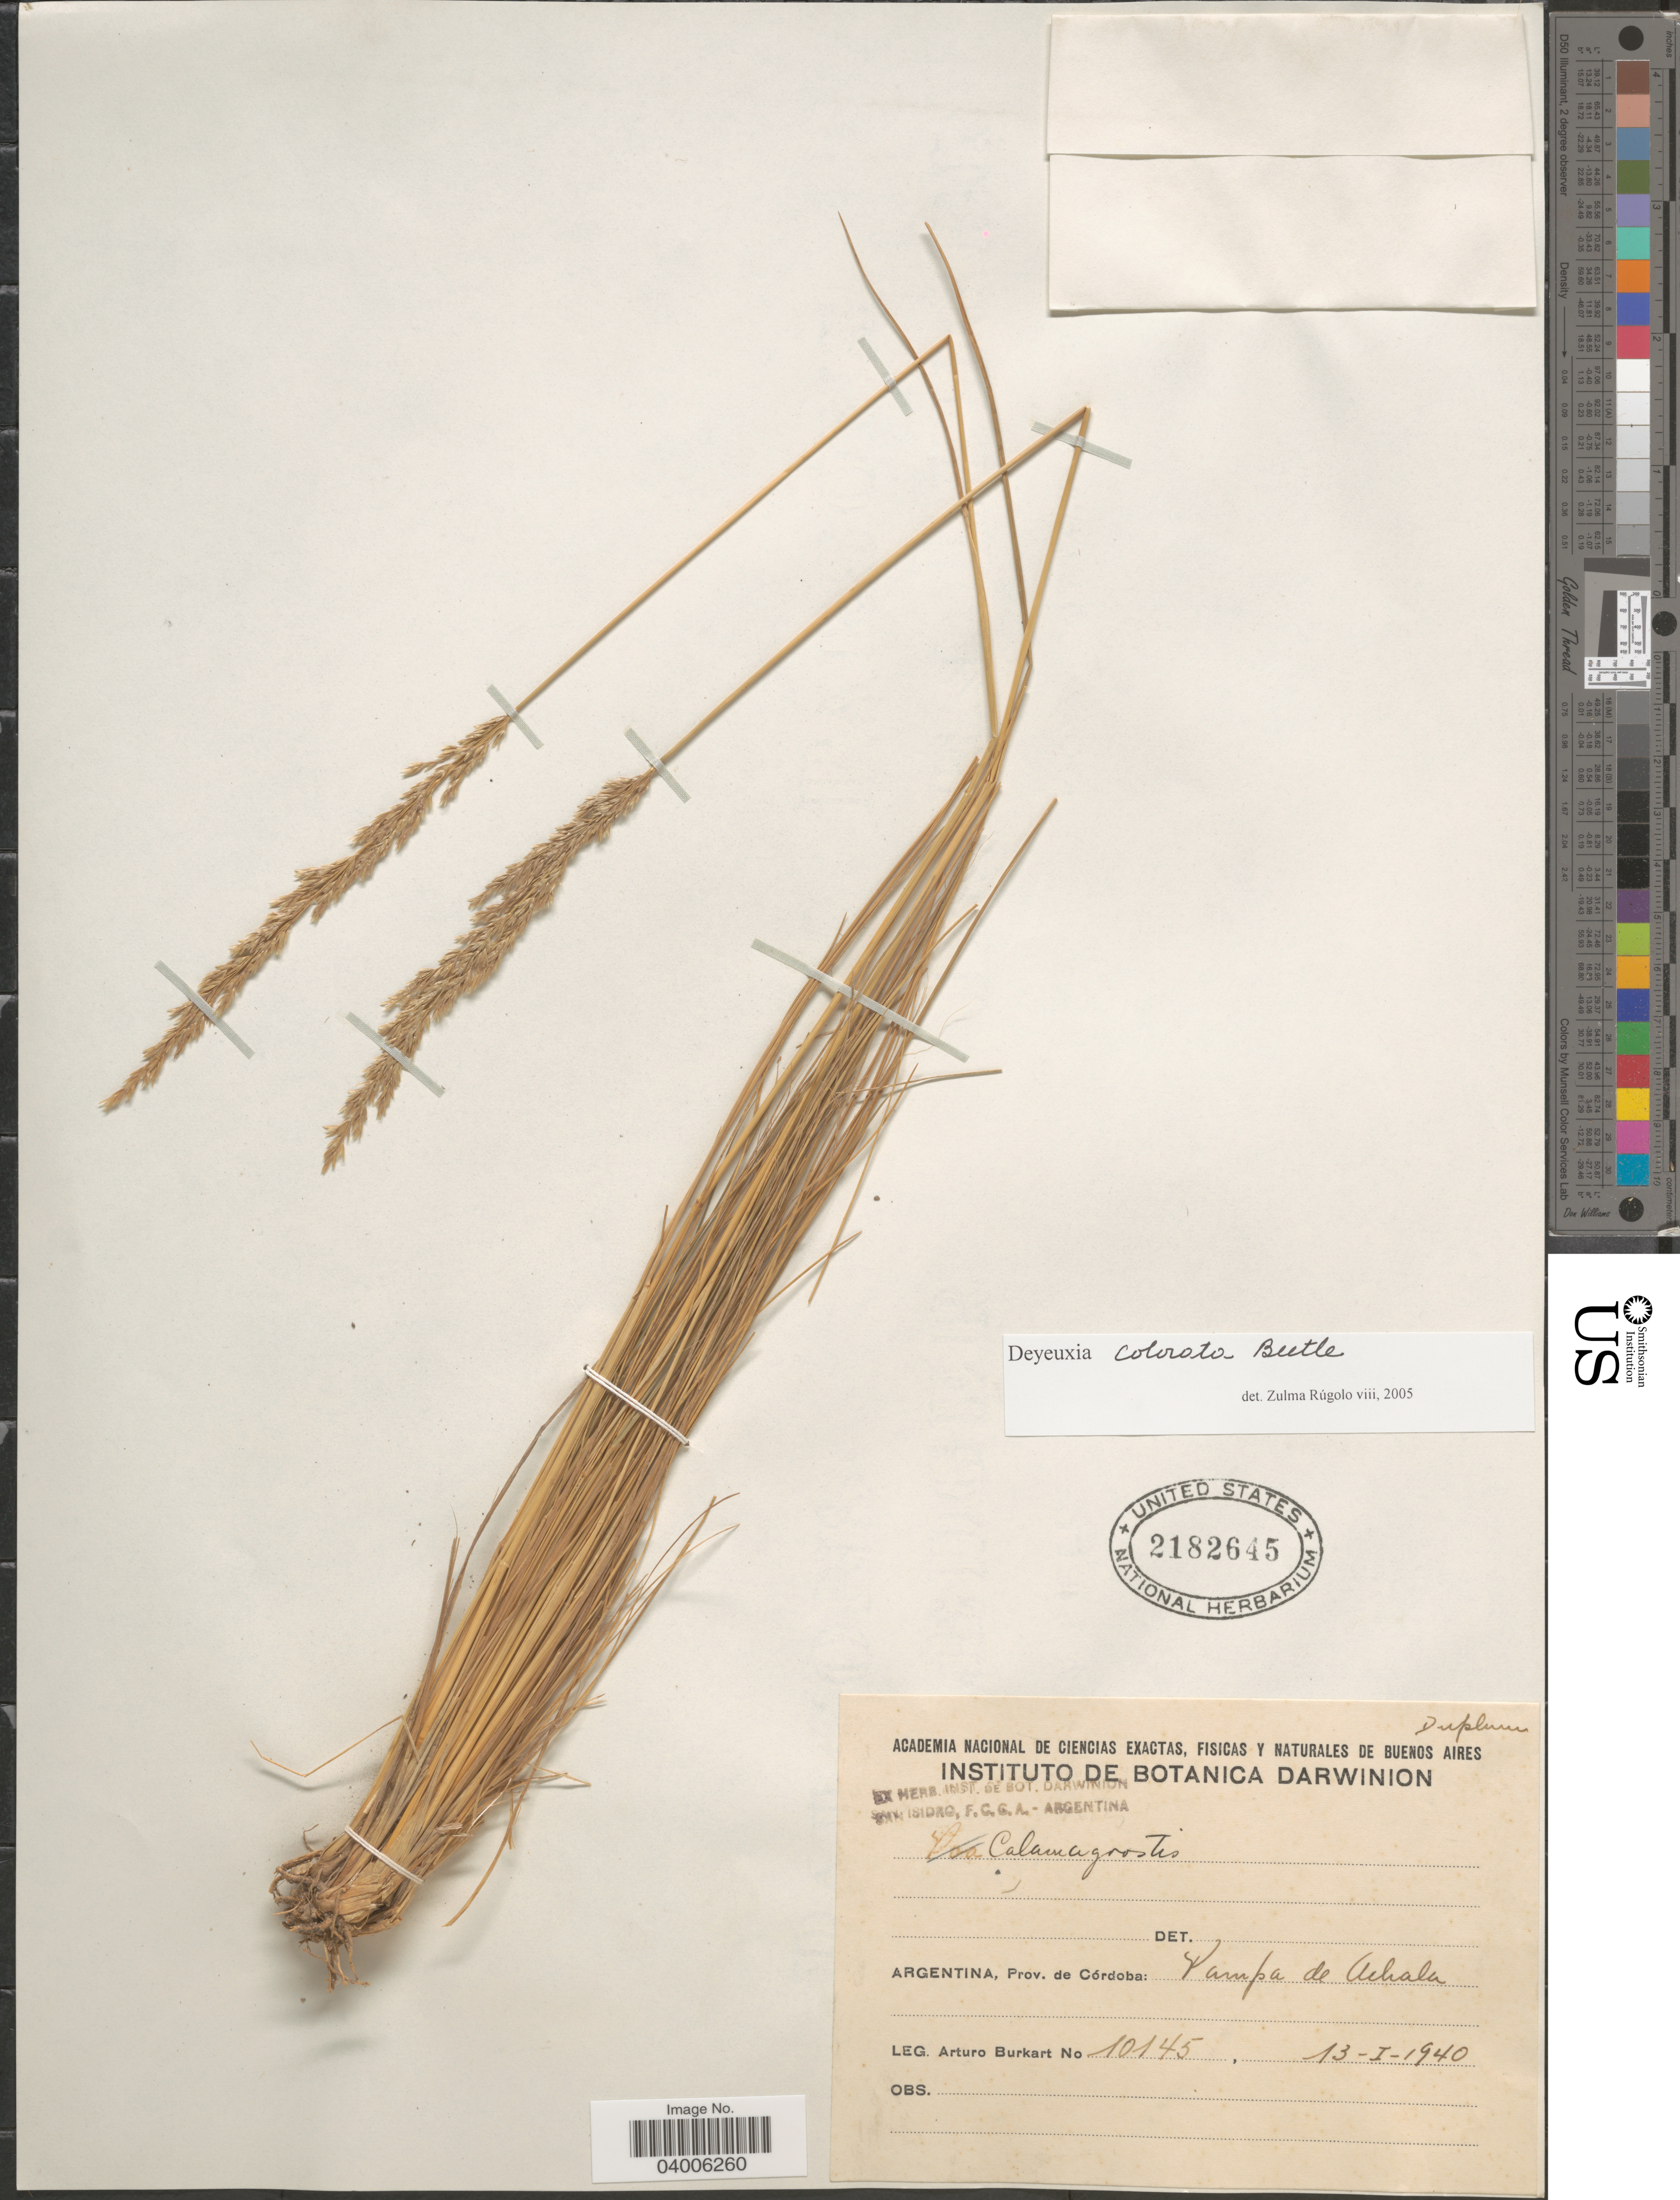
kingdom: Plantae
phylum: Tracheophyta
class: Liliopsida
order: Poales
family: Poaceae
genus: Cinnagrostis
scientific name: Cinnagrostis rosea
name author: (Griseb.) P.M. Peterson et al.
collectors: A. E. Burkart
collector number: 10145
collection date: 1940-01-13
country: Argentina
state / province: Cordoba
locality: Pampa de Achala.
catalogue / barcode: US 2182645